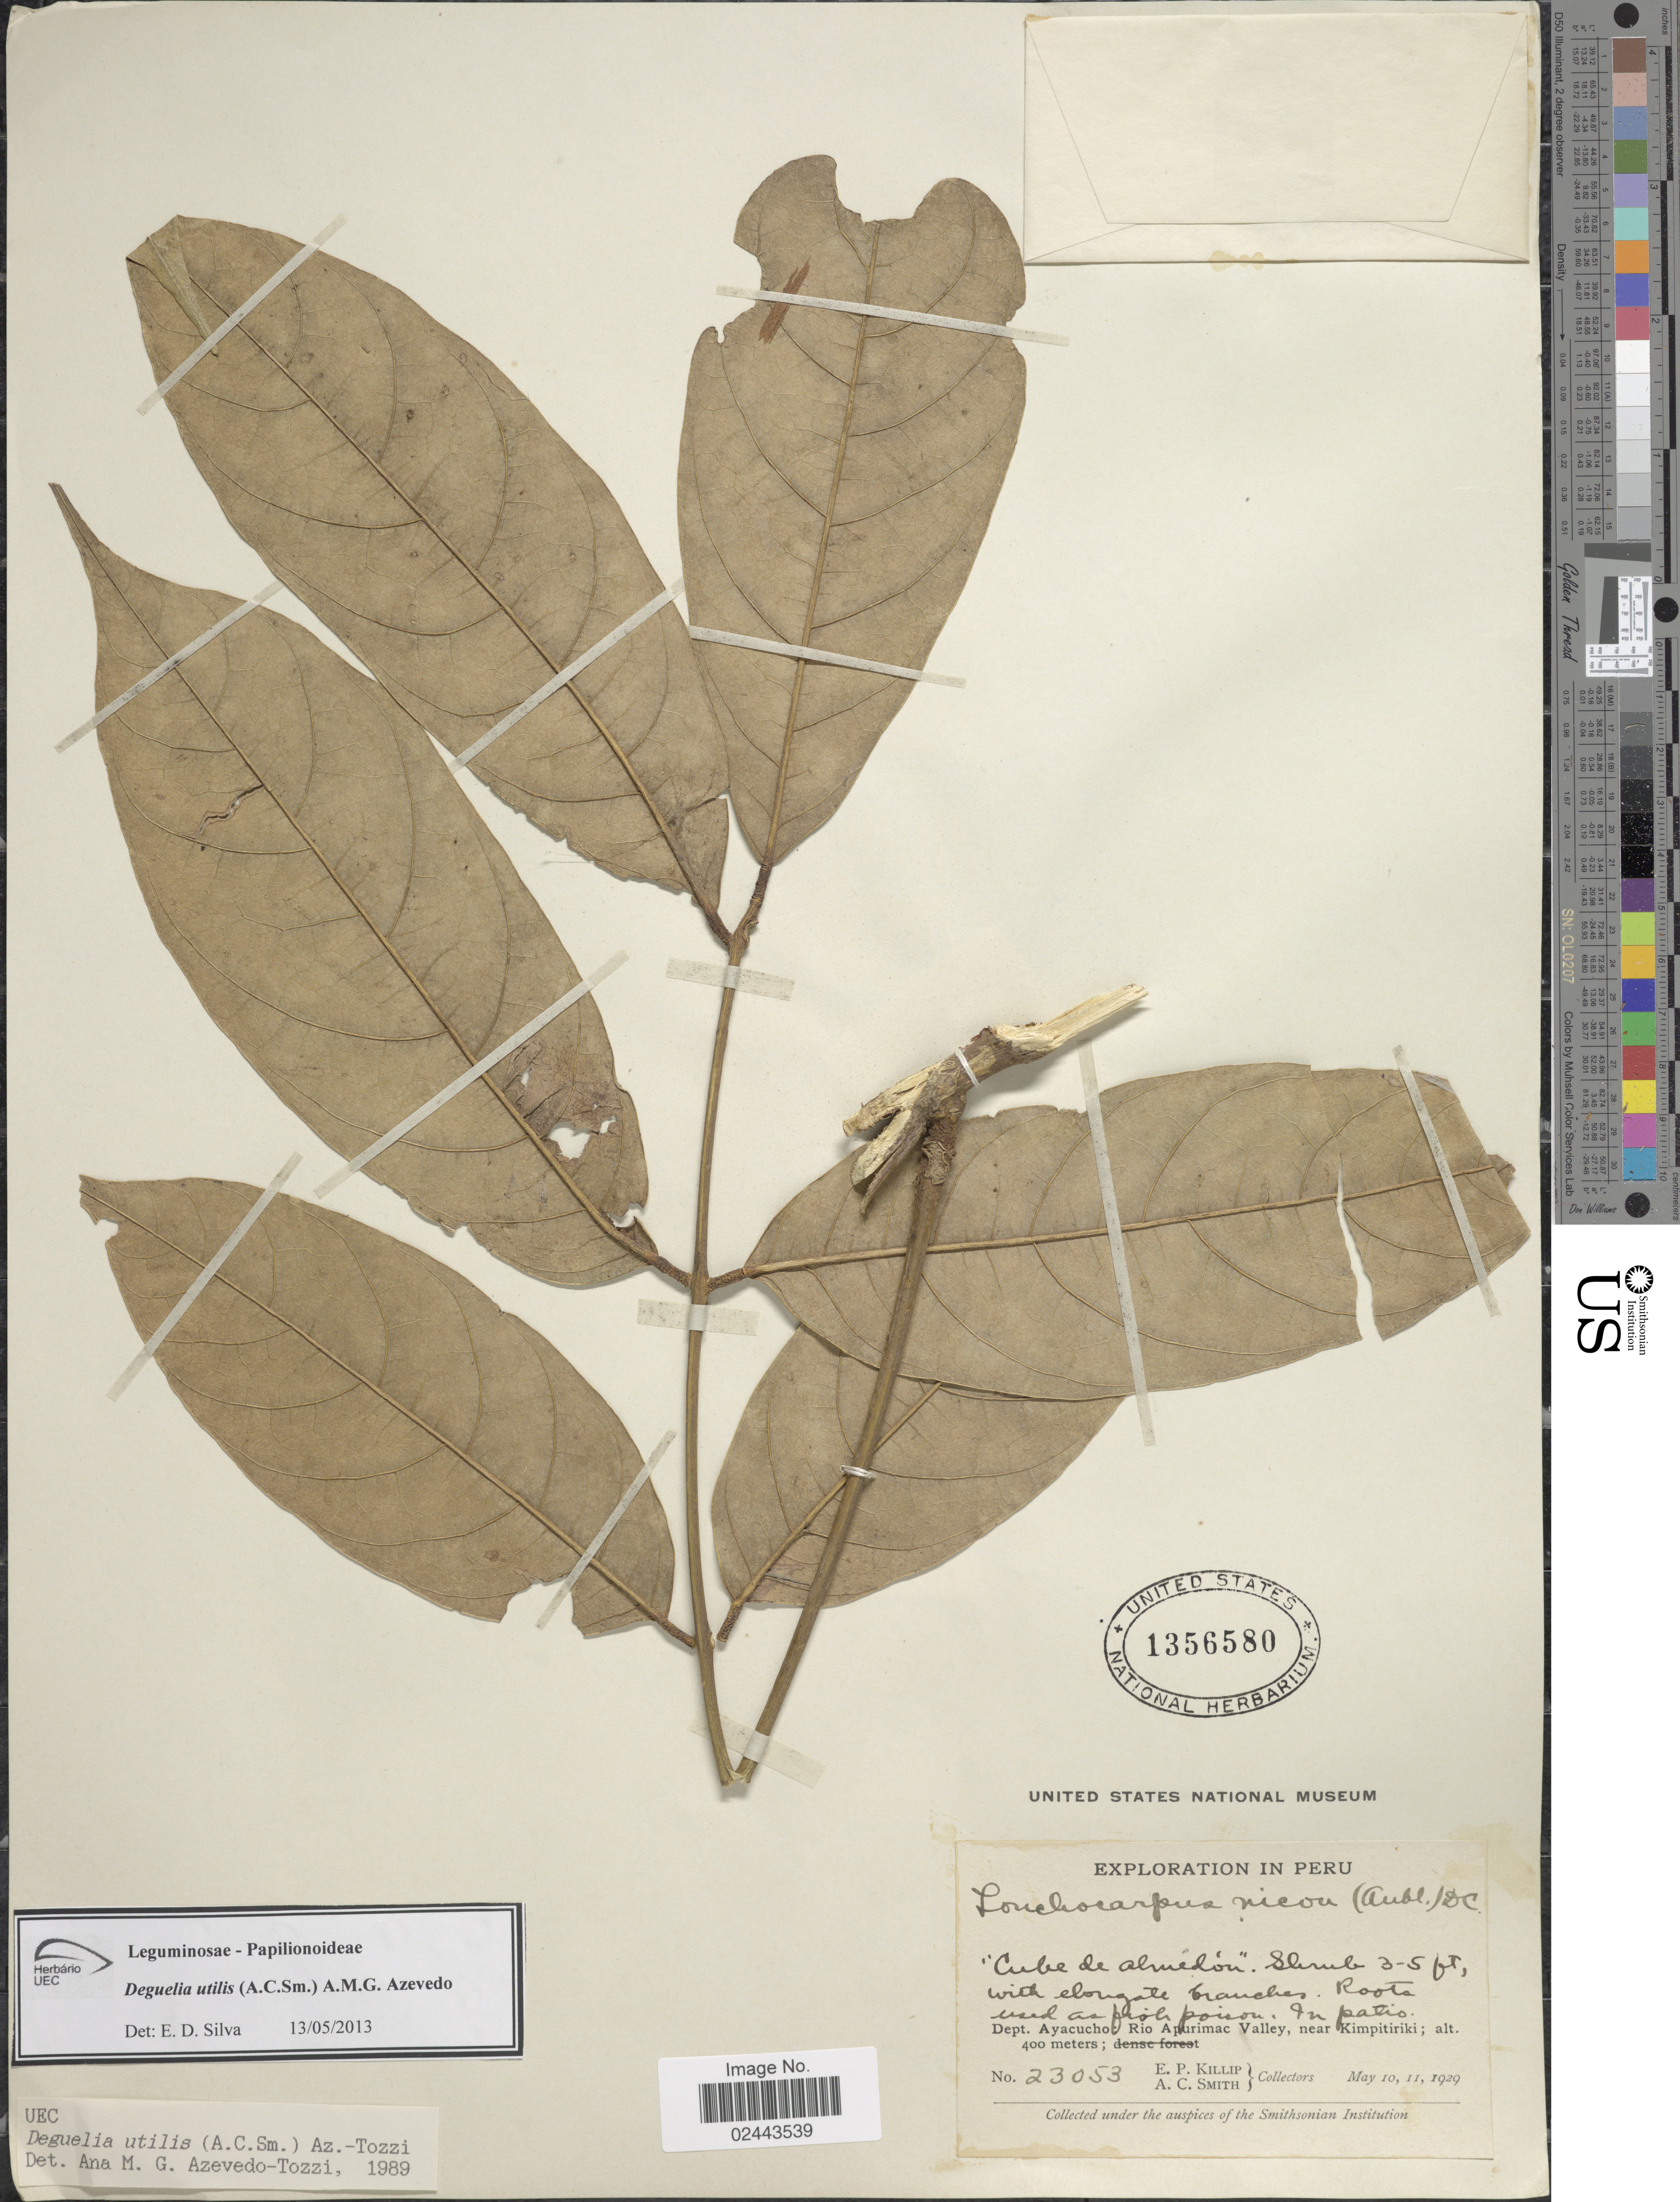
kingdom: Plantae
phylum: Tracheophyta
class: Magnoliopsida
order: Fabales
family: Fabaceae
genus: Deguelia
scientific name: Deguelia utilis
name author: (A.C. Sm.) A.M.G. Azevedo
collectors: E. P. Killip & A. C. Smith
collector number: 23053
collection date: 1929-05-10/1929-05-11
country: Peru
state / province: Ayacucho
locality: In patio, Rio Apurimac Valley, near Kimpitiriki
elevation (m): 400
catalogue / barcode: US 1356580